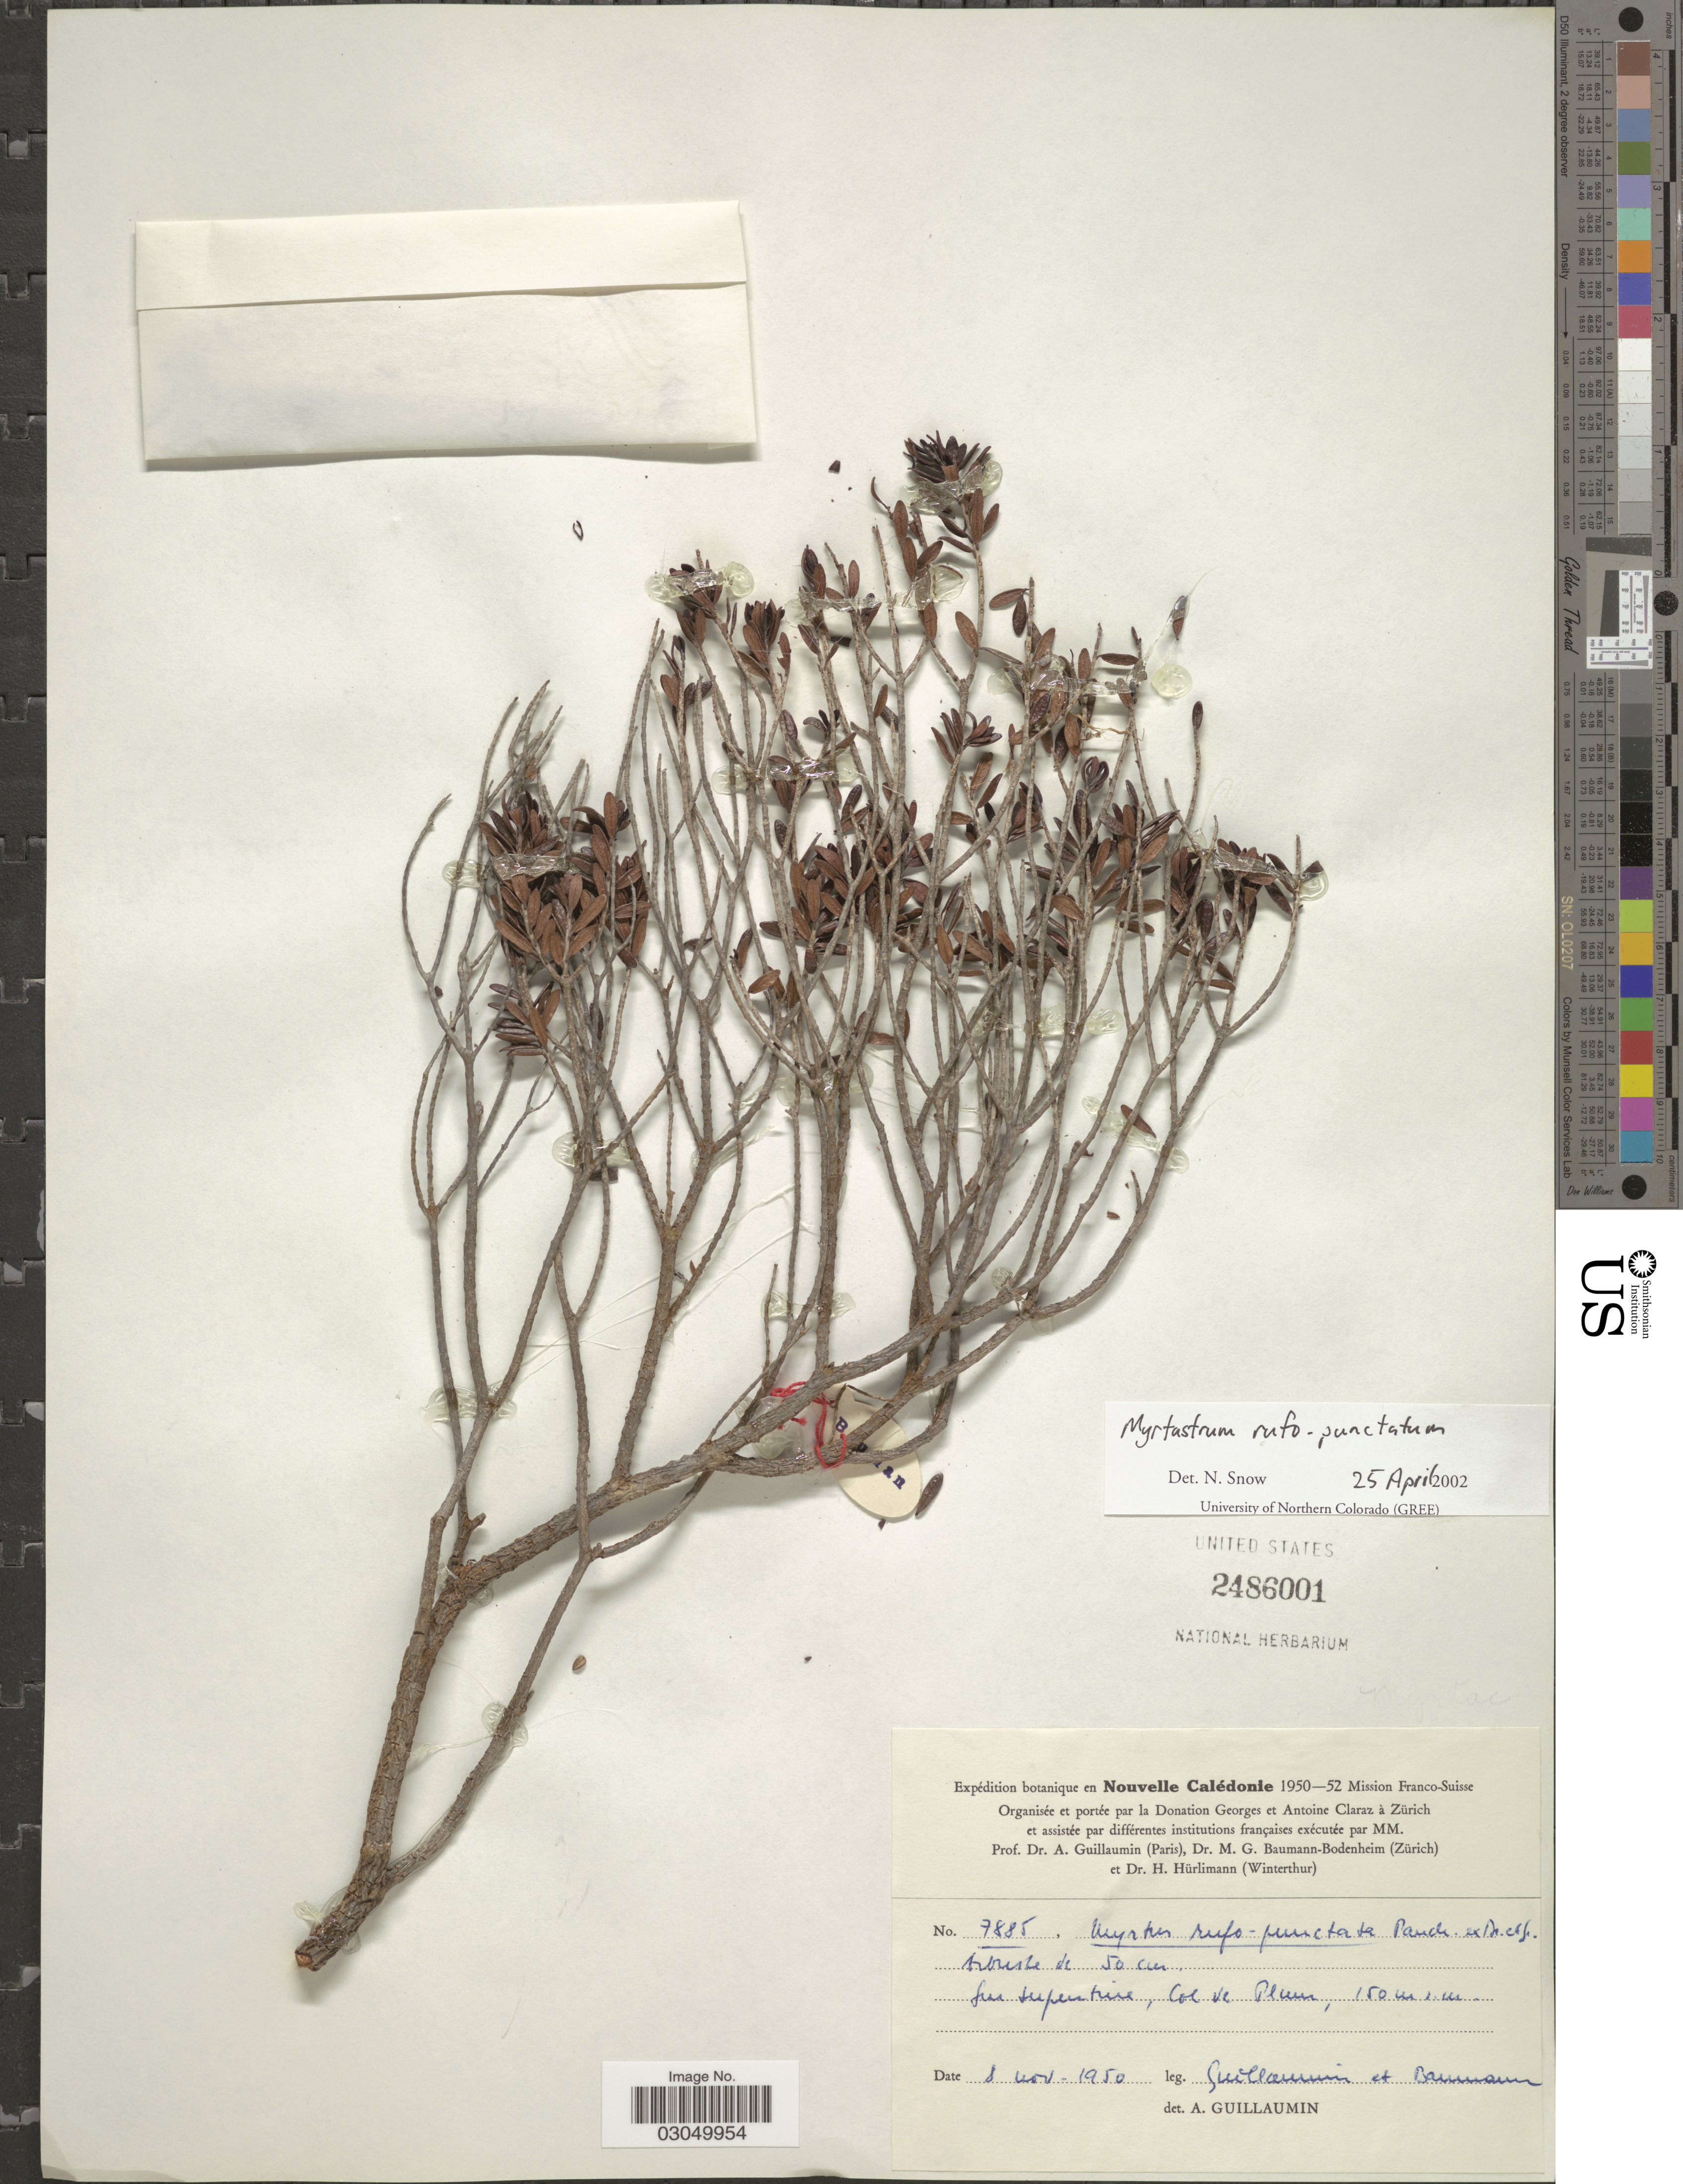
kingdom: Plantae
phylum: Tracheophyta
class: Magnoliopsida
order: Myrtales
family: Myrtaceae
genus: Myrtastrum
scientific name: Myrtastrum rufopunctatum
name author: (Pancher ex Brongn. & Gris) Burret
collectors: A. Guillaumin & M. G. Baumann-Bodenheim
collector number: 7885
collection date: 1950-11-08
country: New Caledonia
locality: En Nouvelle-Calédonie. Sur serpentine, Col de Plum.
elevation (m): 150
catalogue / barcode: US 2486001